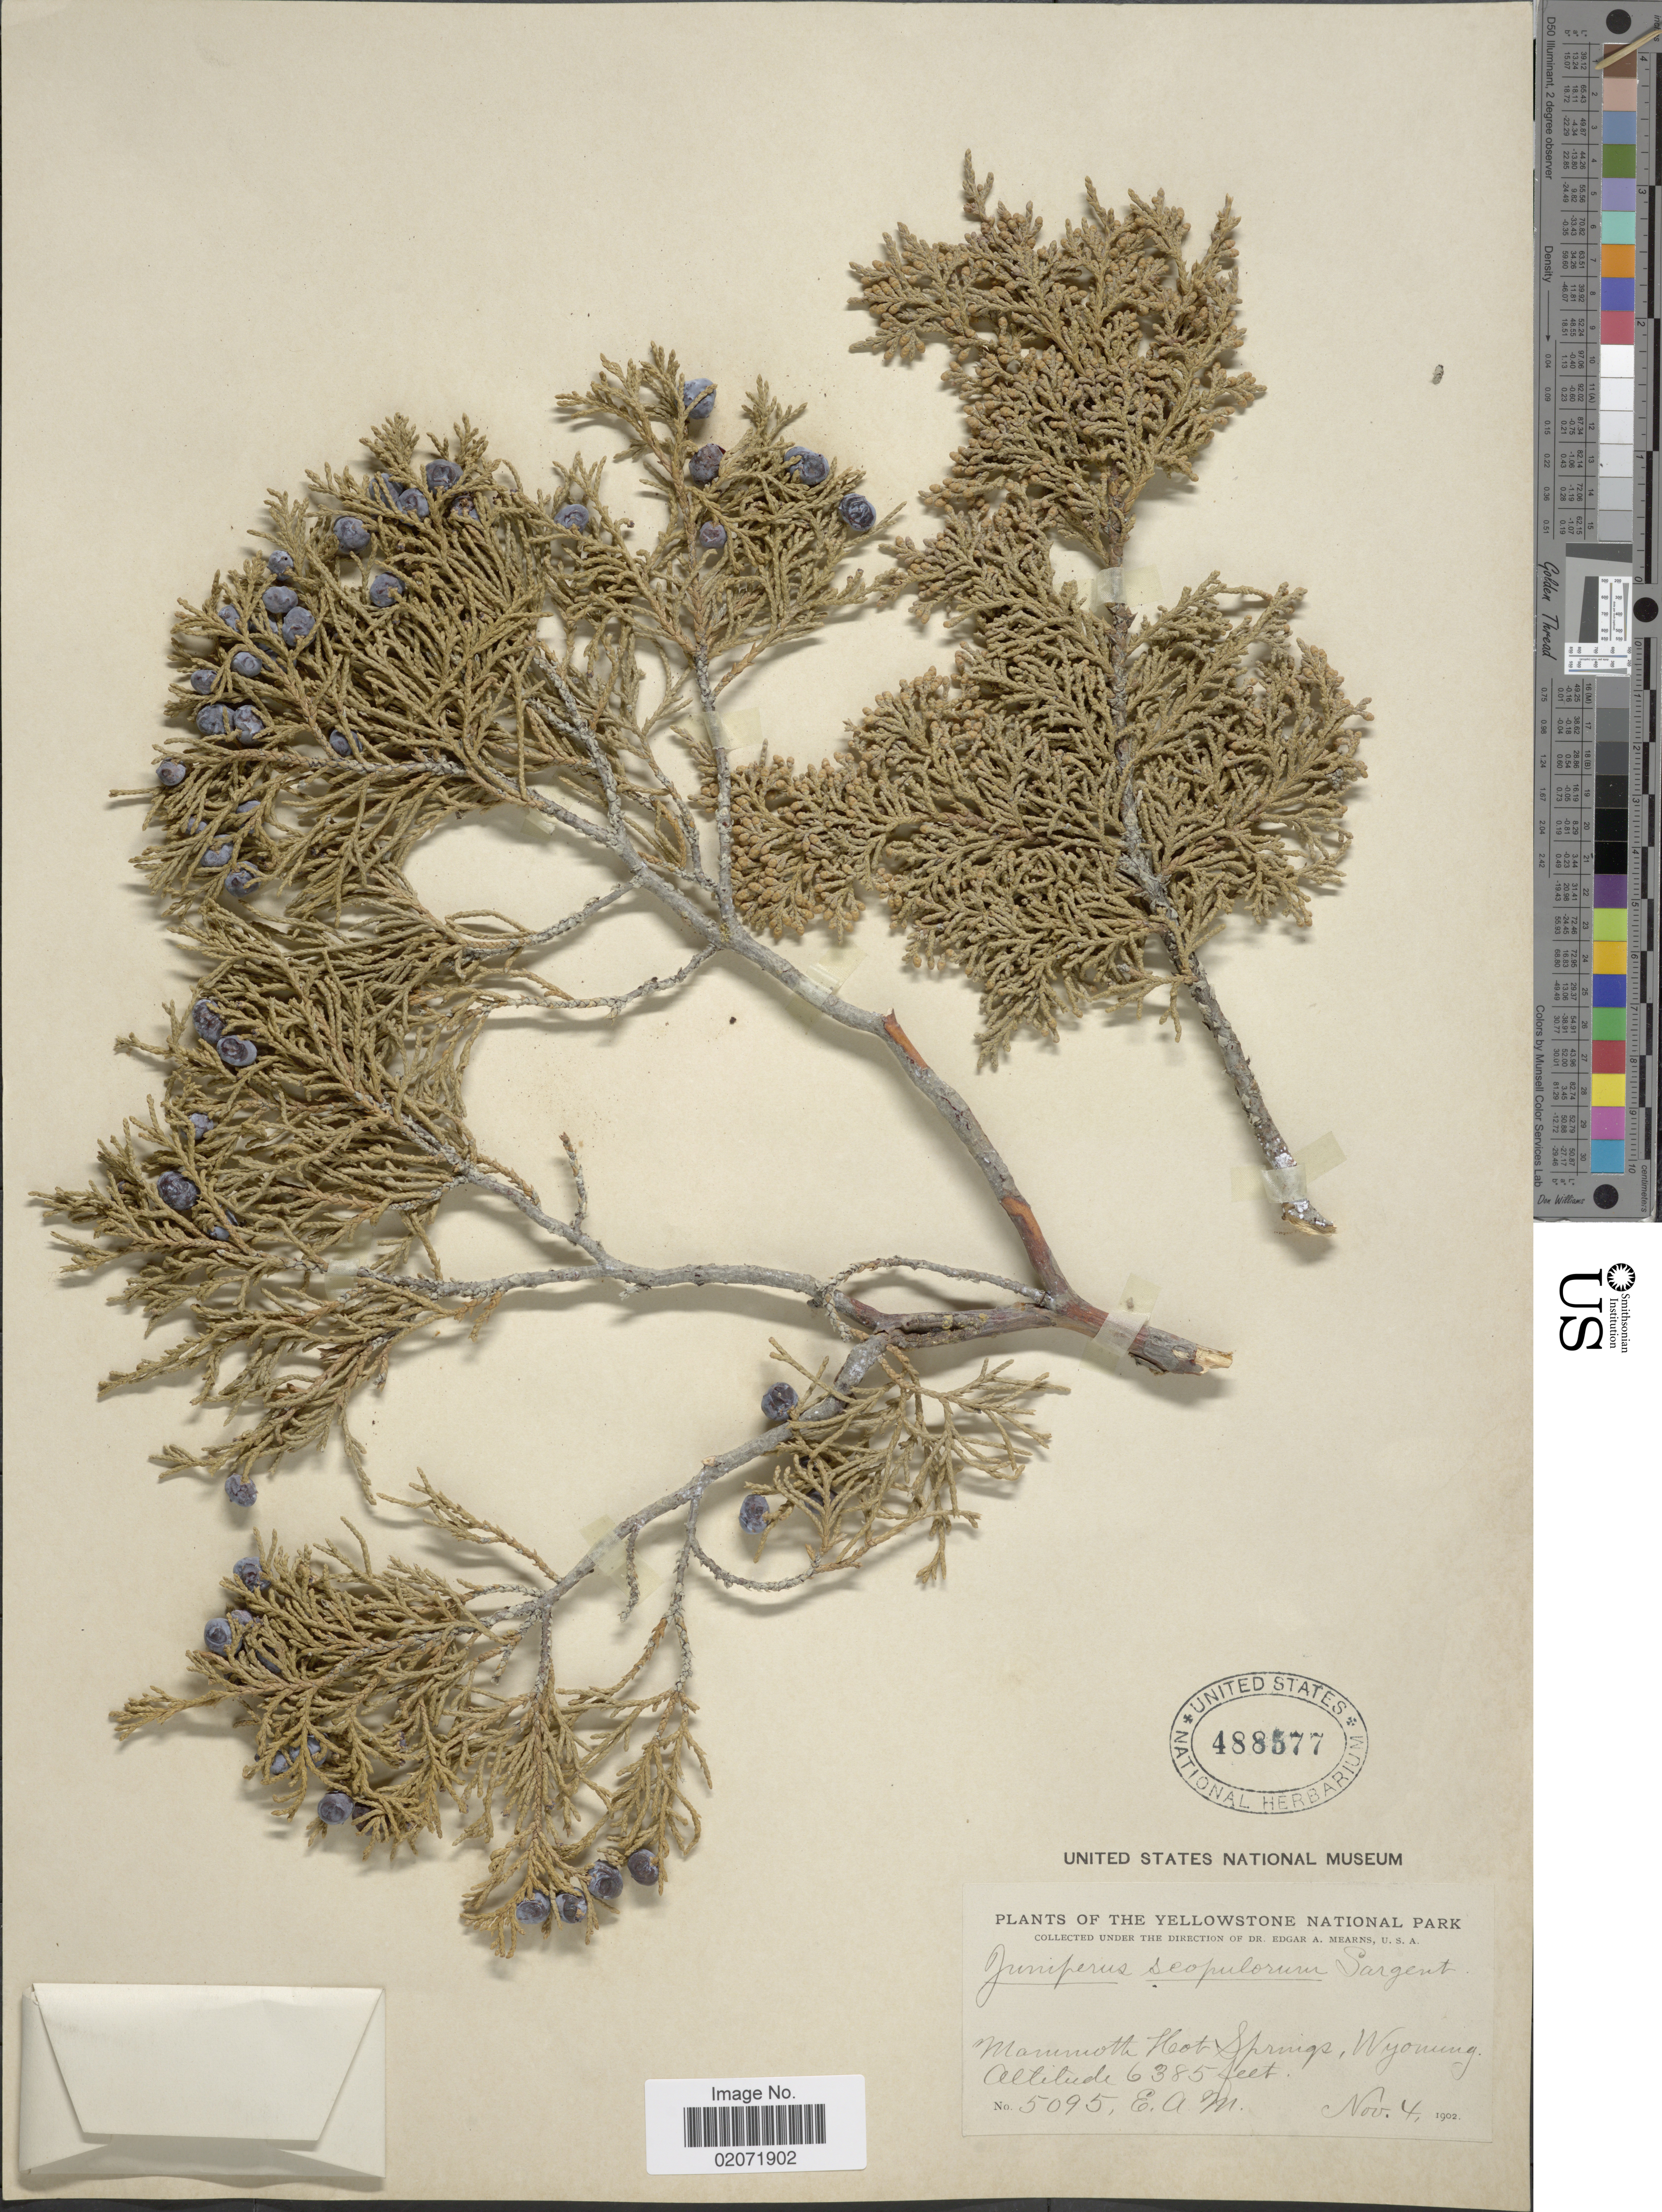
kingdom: Plantae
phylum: Tracheophyta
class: Pinopsida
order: Pinales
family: Cupressaceae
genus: Juniperus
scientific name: Juniperus scopulorum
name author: Sarg.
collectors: E. A. Mearns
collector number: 5095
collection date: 1902-11-04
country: United States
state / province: Wyoming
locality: Yellowstone National Park, Mammoth Hot Springs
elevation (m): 1946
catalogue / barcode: US 488577